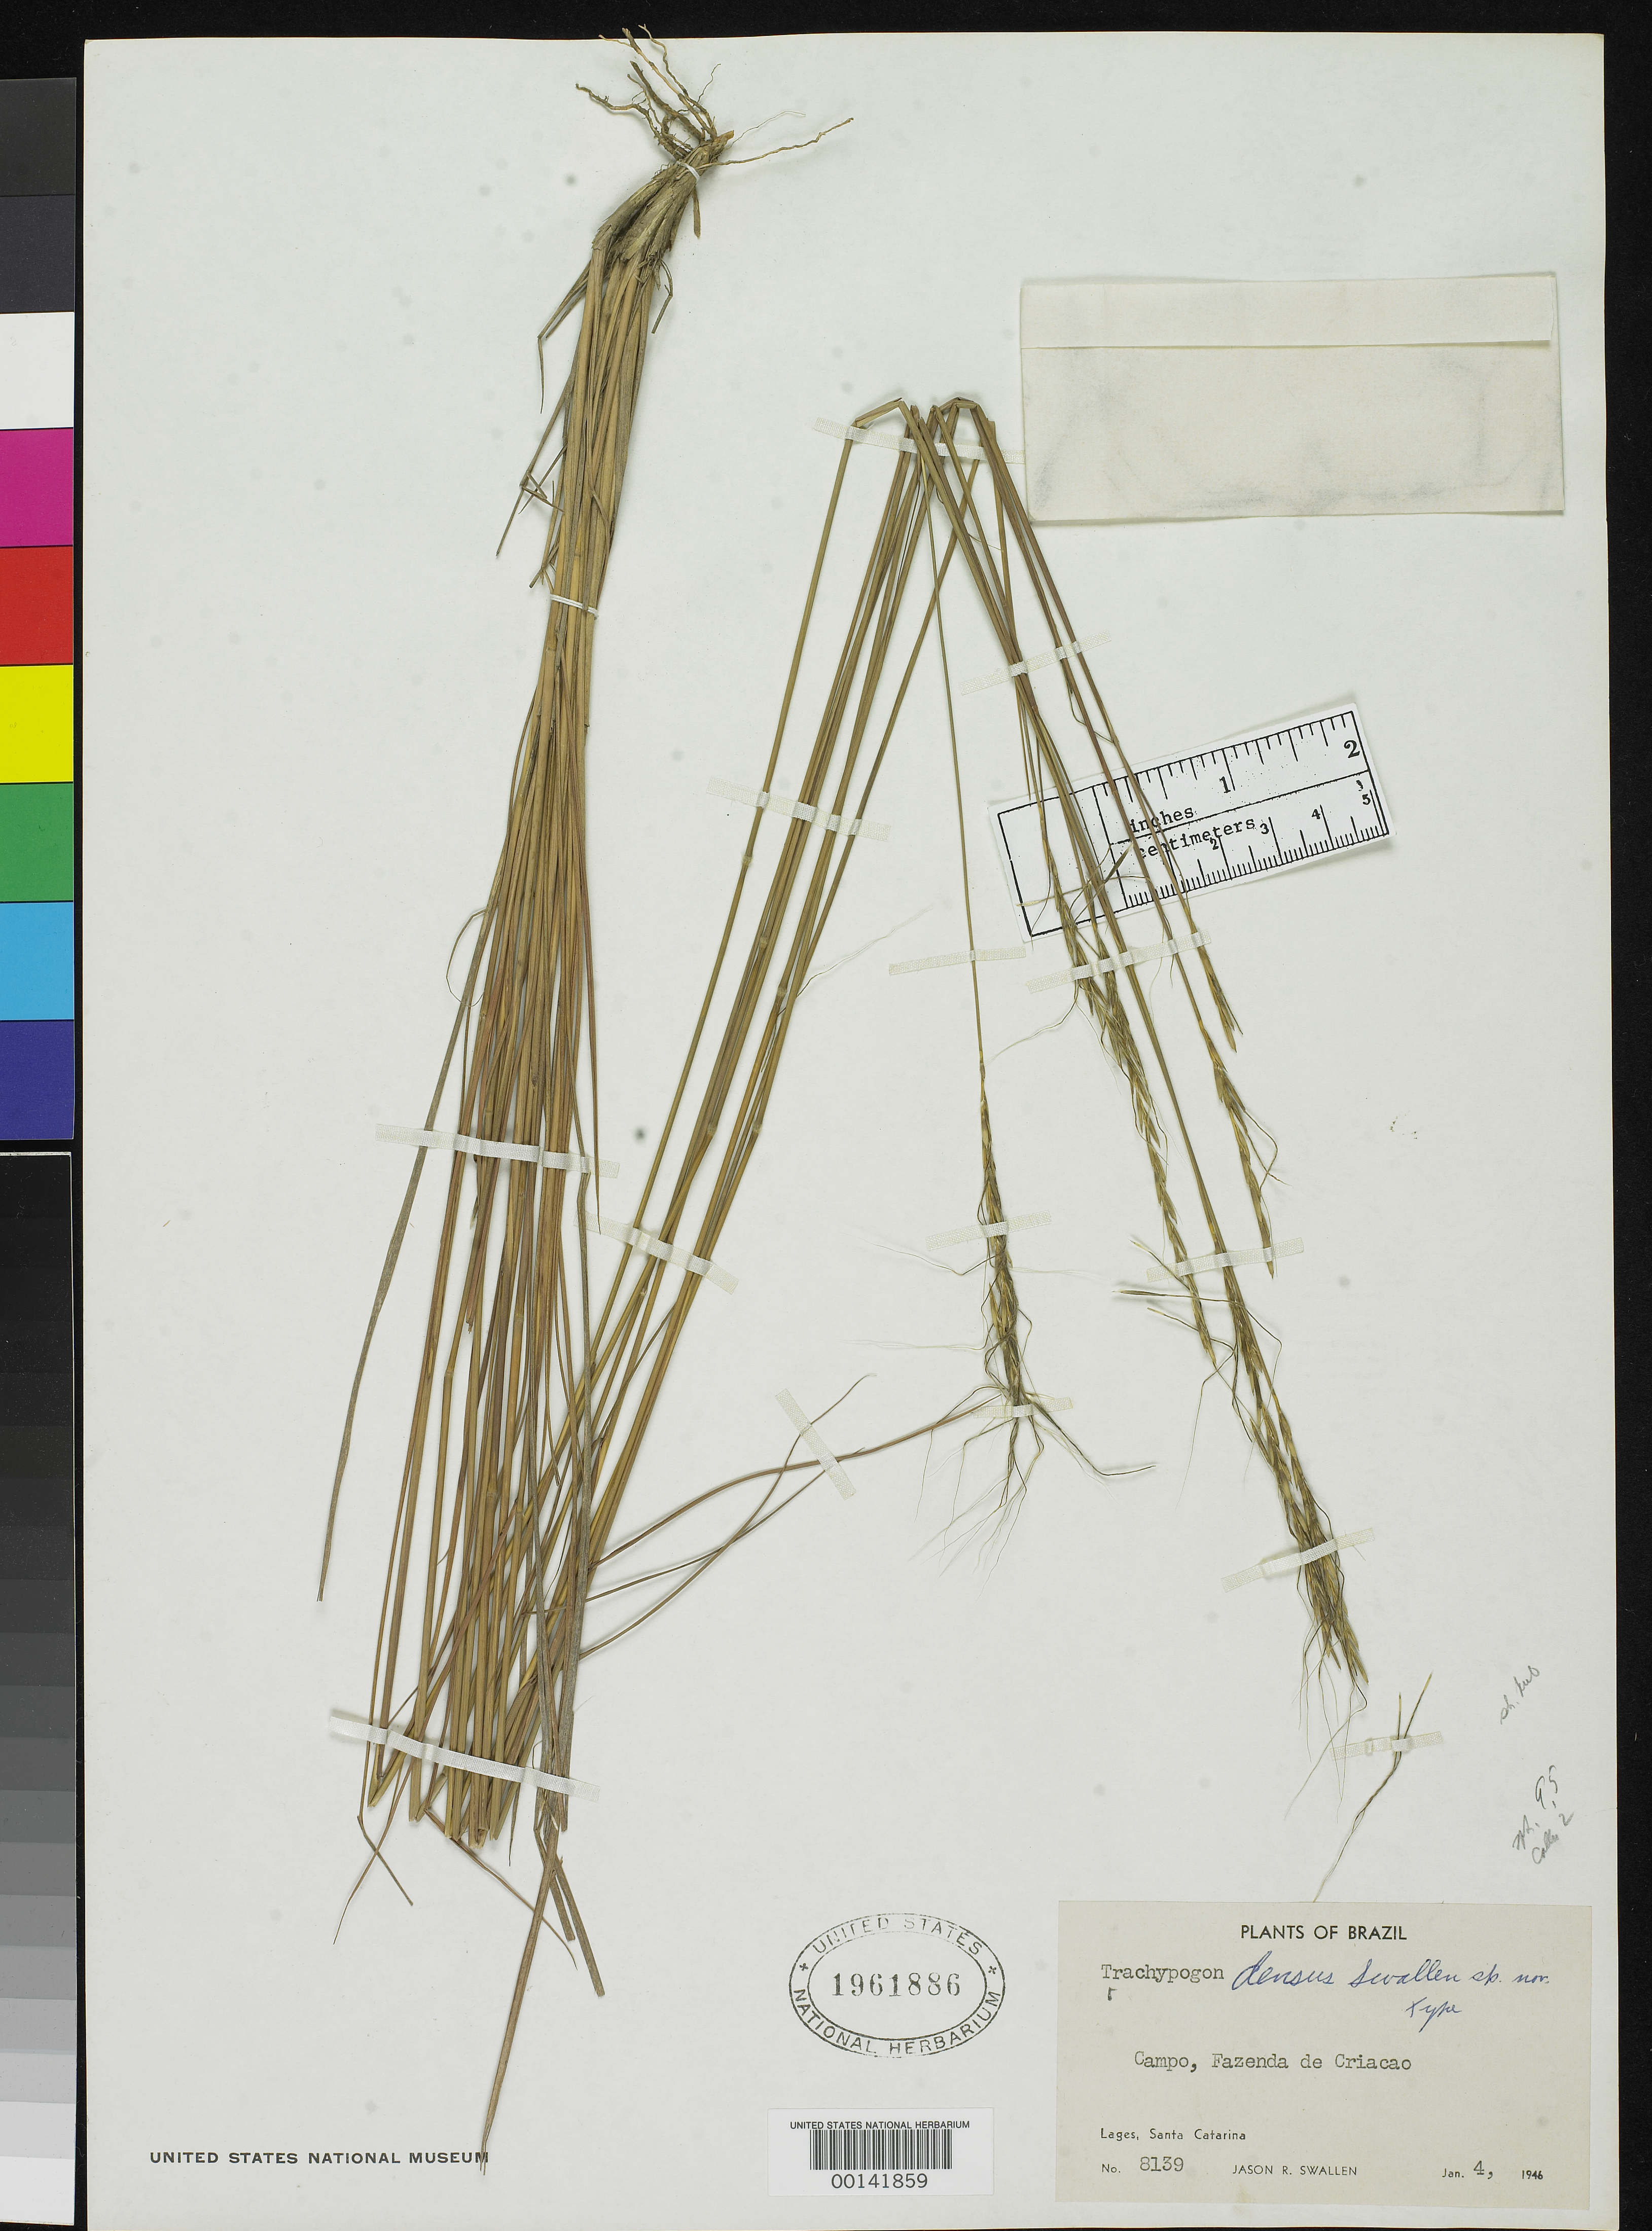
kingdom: Plantae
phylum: Tracheophyta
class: Liliopsida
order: Poales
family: Poaceae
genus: Trachypogon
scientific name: Trachypogon densus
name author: Swallen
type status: Holotype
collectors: J. R. Swallen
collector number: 8139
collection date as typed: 04 Jan 1946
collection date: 1946-01-04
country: Brazil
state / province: Santa Catarina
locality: Lages, Campo, Fazenda de Criacao.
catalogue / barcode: US 1961886